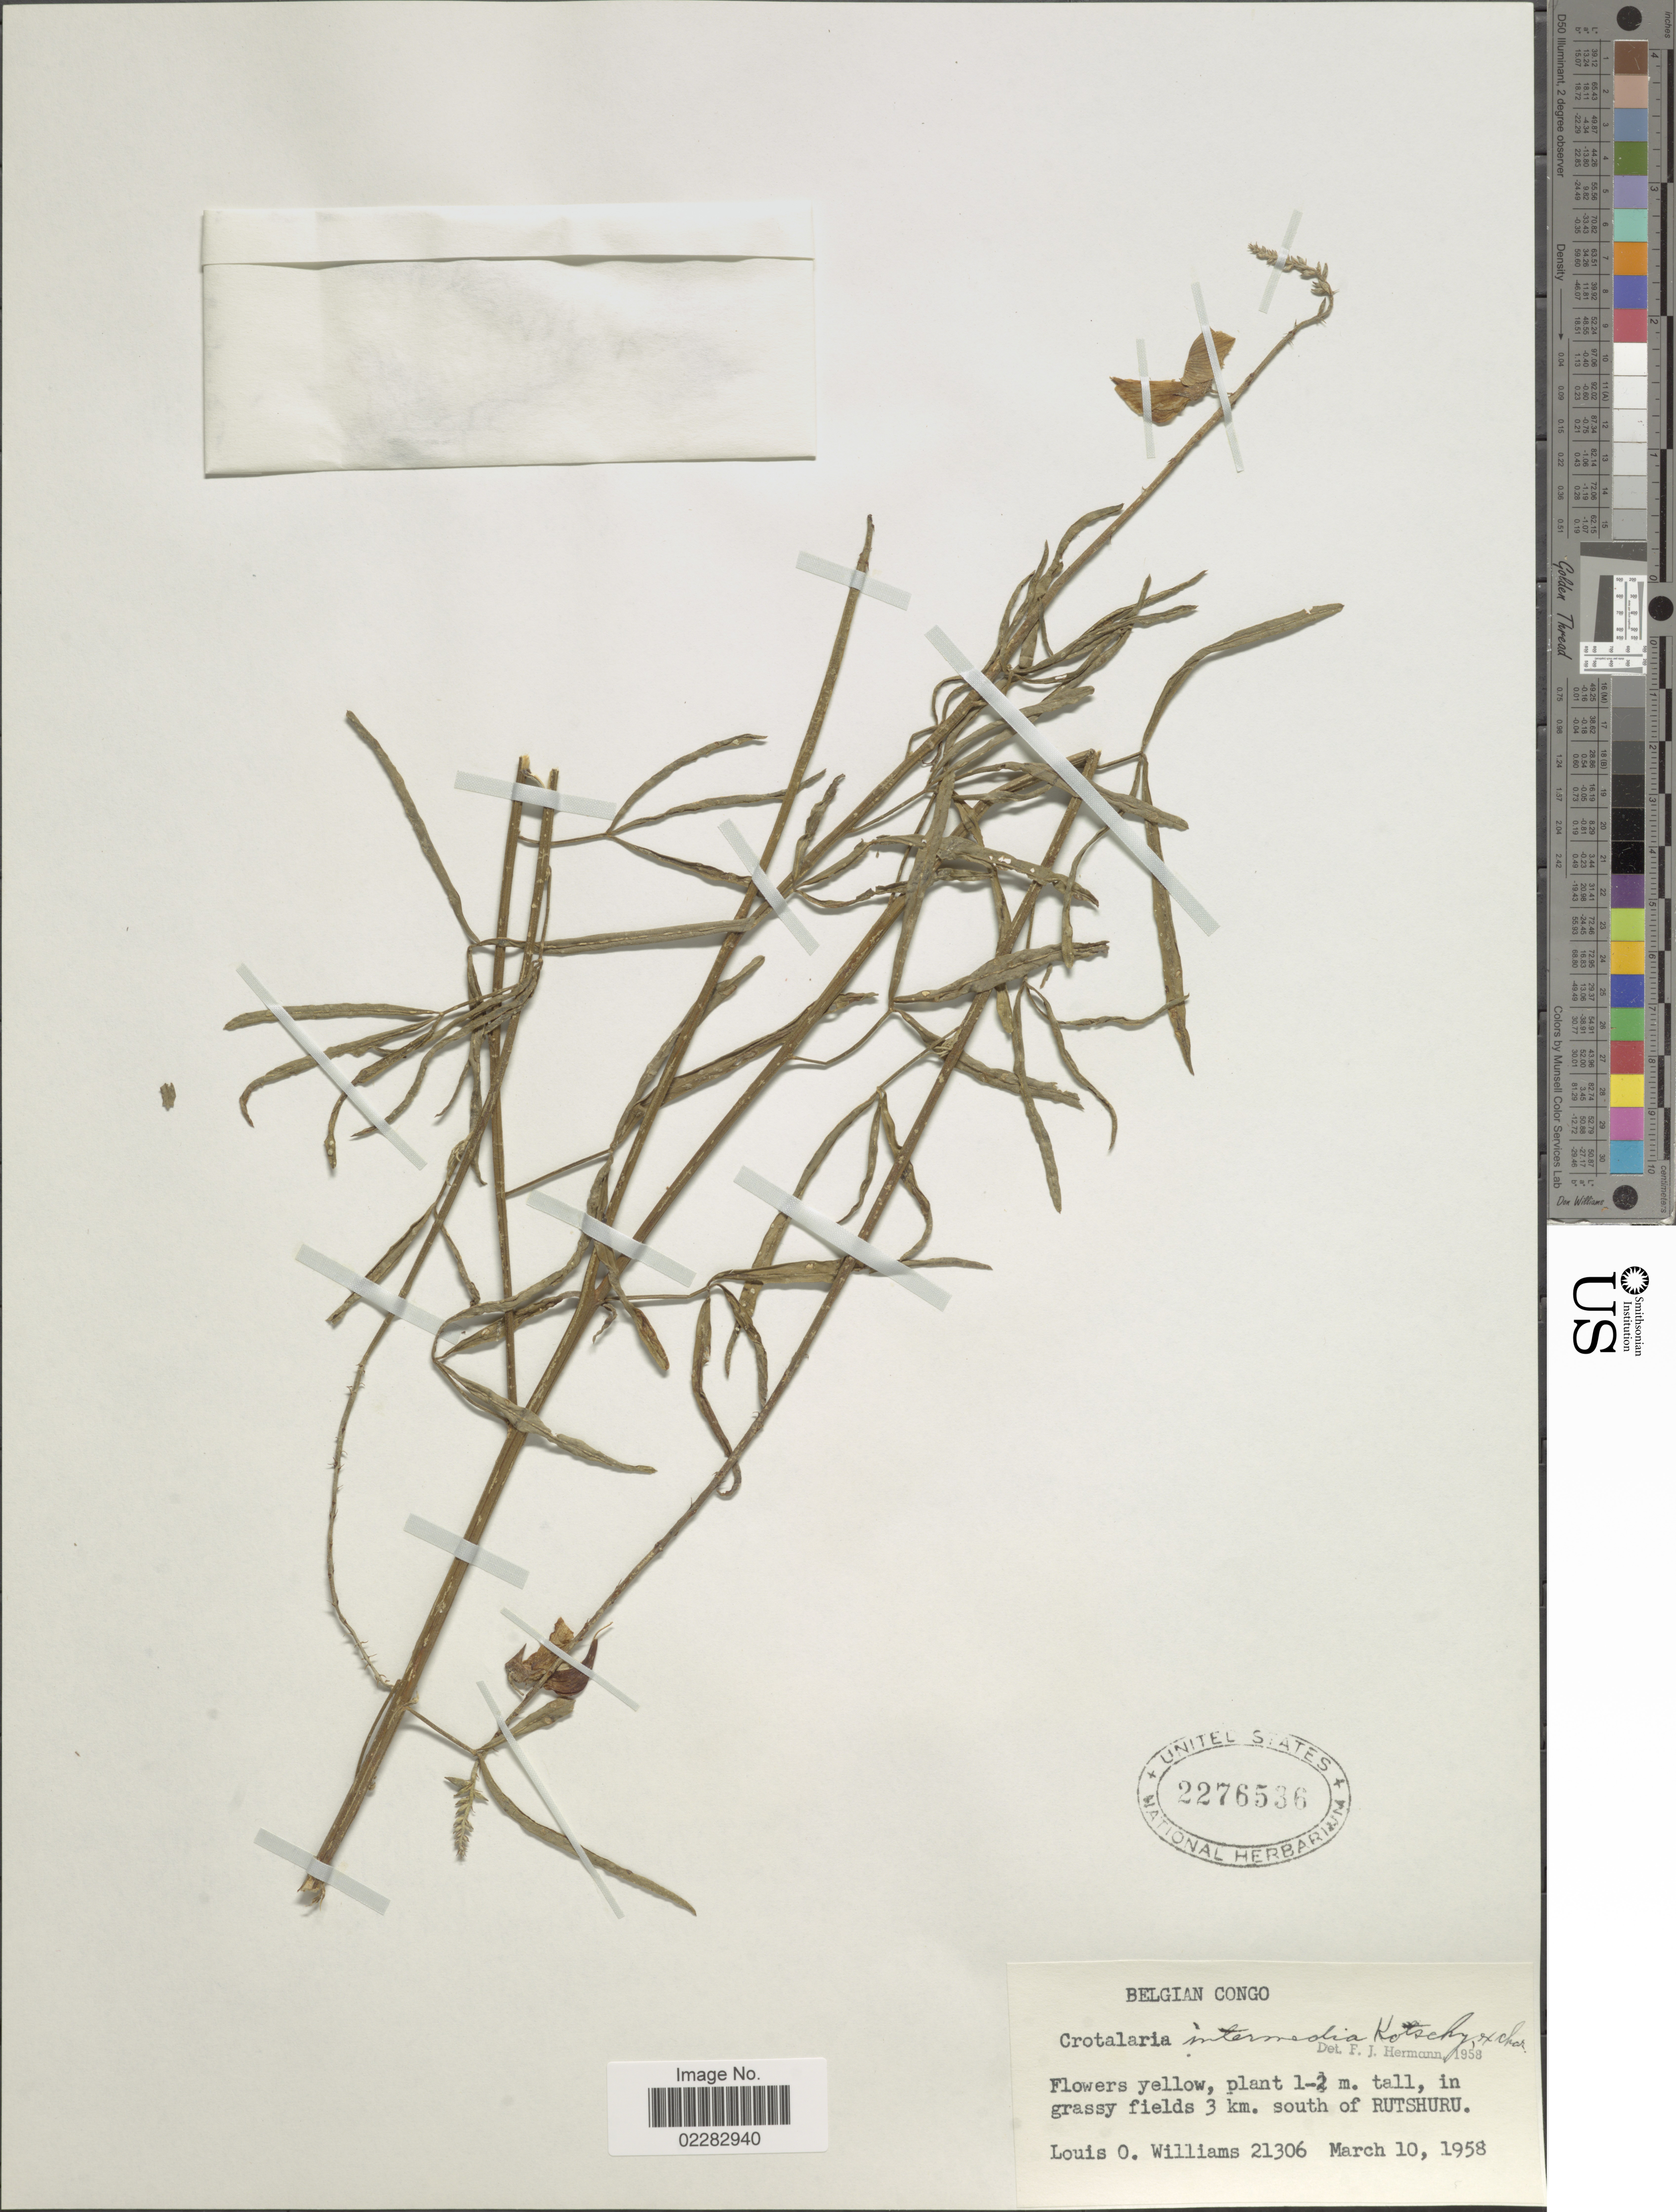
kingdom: Plantae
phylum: Tracheophyta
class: Magnoliopsida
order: Fabales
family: Fabaceae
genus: Crotalaria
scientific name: Crotalaria intermedia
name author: Kotschy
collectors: L. O. Williams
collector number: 21306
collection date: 1958-03-10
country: Congo, Democratic Republic of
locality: In grassy fields 3 km. south of Rutshuru.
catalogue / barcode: US 2276536